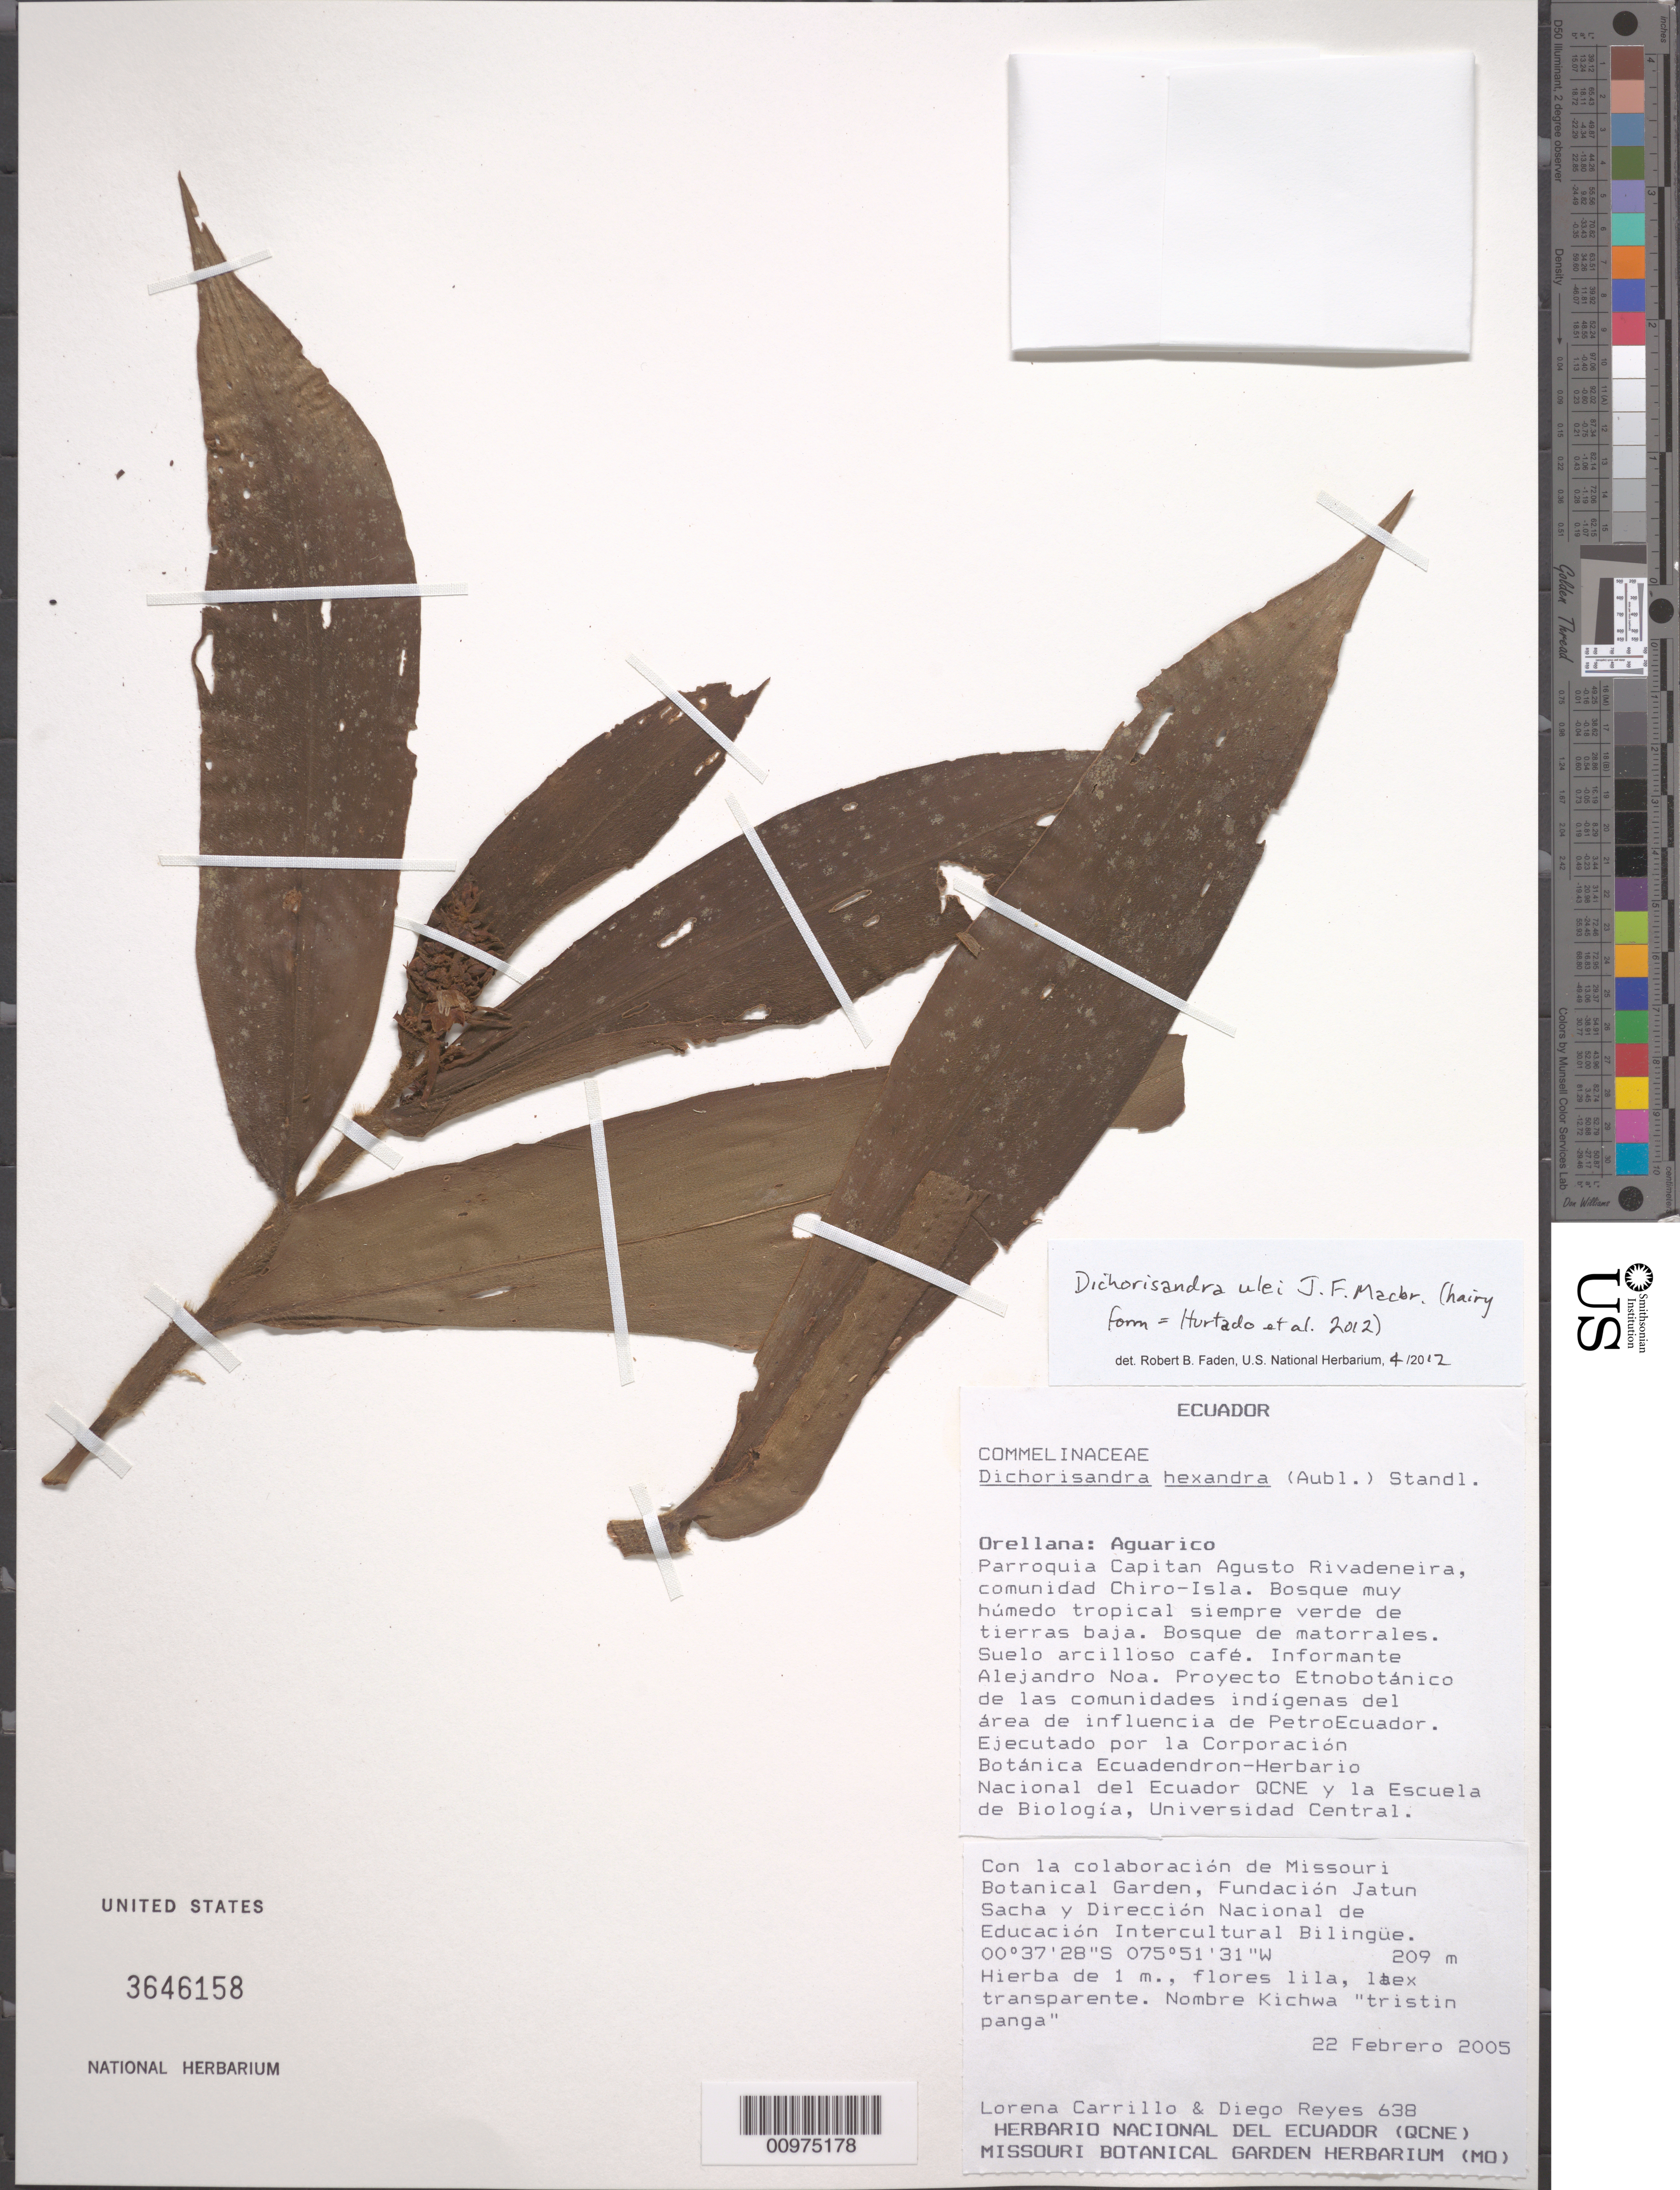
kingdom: Plantae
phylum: Tracheophyta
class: Liliopsida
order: Commelinales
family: Commelinaceae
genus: Dichorisandra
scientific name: Dichorisandra ulei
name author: J.F. Macbr.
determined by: Faden, Robert B., (US), Smithsonian Institution - National Museum of Natural History (UNITED STATES)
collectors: L. Carrillo & D. Reyes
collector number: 638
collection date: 2005-02-22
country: Ecuador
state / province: Orellana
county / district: Aguarico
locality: Parroquia Capitan Agusto Rivadeneira, communidad Chiro-Isla. Bosque muy humedo tropical siempre verde de tierras baja. Bosque de matorrales.Suelo arcilloso café. Informante Alejandro Noa. Proyecto Etnobotánico de las comunidades indígenas del área de influencia de PetroEcuador. Ejecutado por la Corporaciión Botánica Ecuadendron-Herbario Nacional del Ecuador QCNE y la Escuela de Biología, Universidad Central.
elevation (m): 209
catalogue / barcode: US 3646158